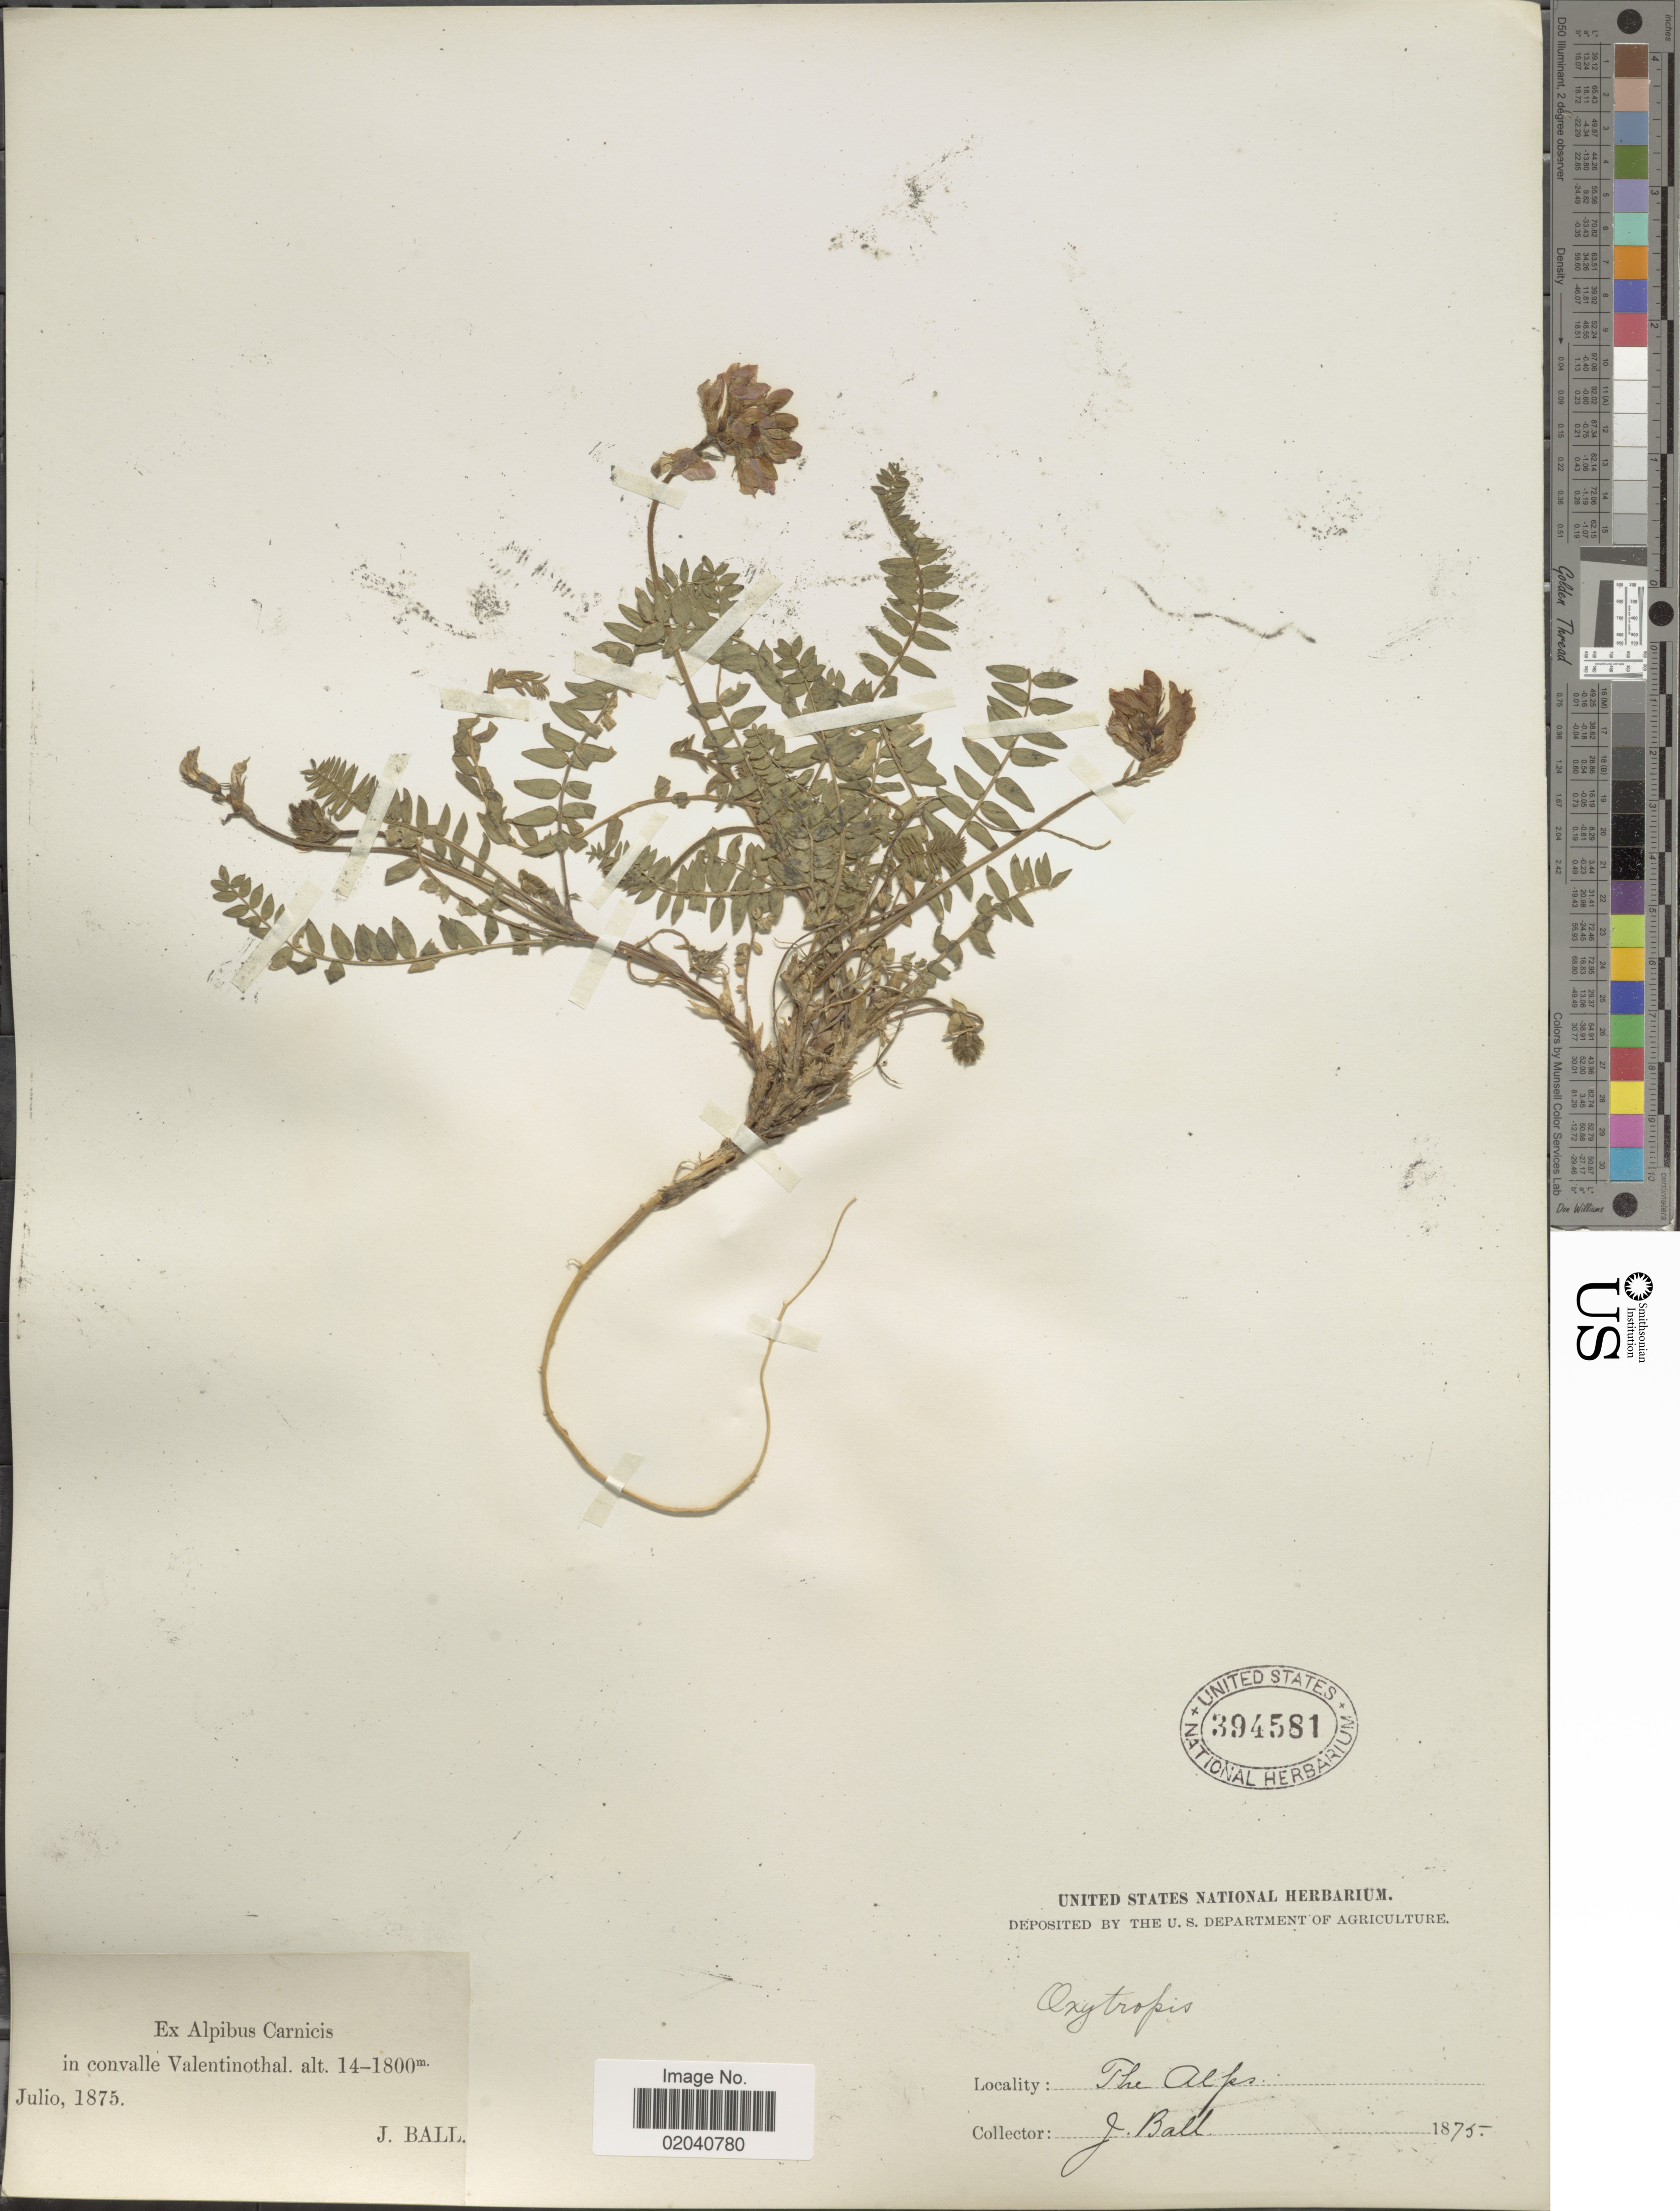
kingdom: Plantae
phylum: Tracheophyta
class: Magnoliopsida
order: Fabales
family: Fabaceae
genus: Oxytropis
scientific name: Oxytropis sp.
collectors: J. Ball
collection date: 1875-07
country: Austria / Italy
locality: ex alpibus carnicis in convalle Valentinothal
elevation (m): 1400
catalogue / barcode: US 394581